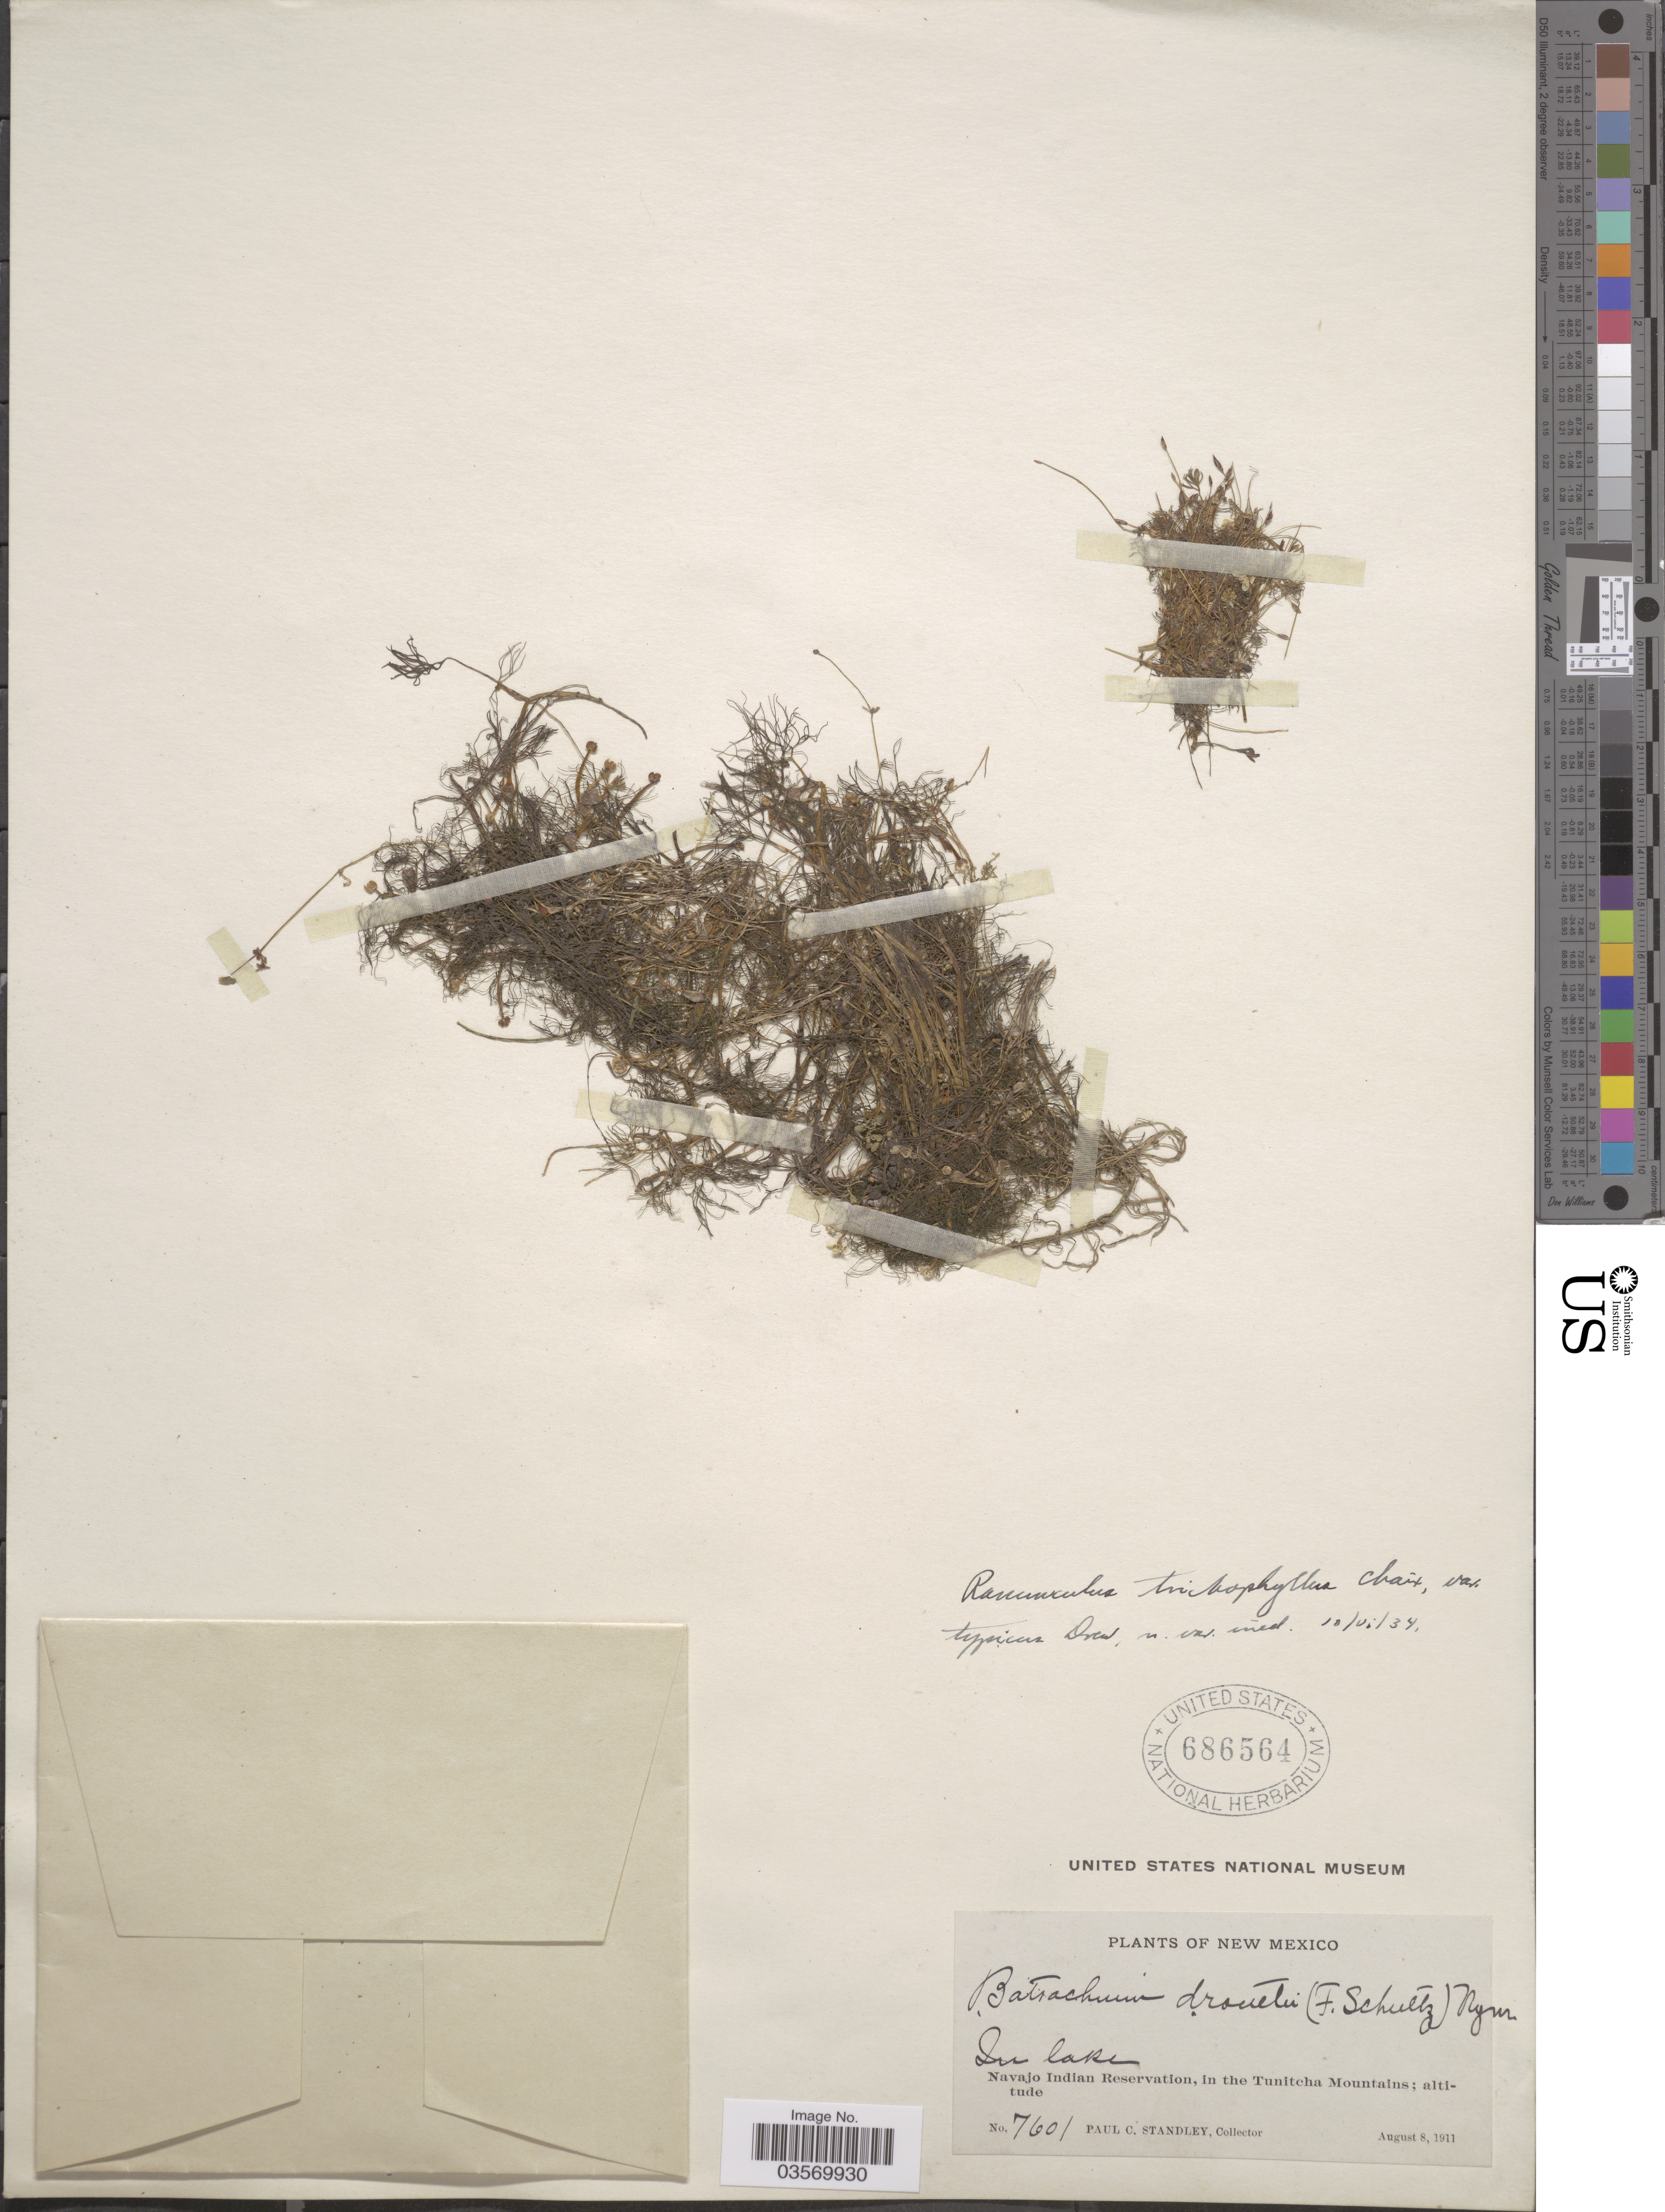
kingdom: Plantae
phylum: Tracheophyta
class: Magnoliopsida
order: Ranunculales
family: Ranunculaceae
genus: Ranunculus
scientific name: Ranunculus trichophyllus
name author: Chaix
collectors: P. C. Standley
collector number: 7601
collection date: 1911-08-08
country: United States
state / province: New Mexico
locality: Navajo Indian Reservation, in the Tunitcha Mountains.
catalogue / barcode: US 686564